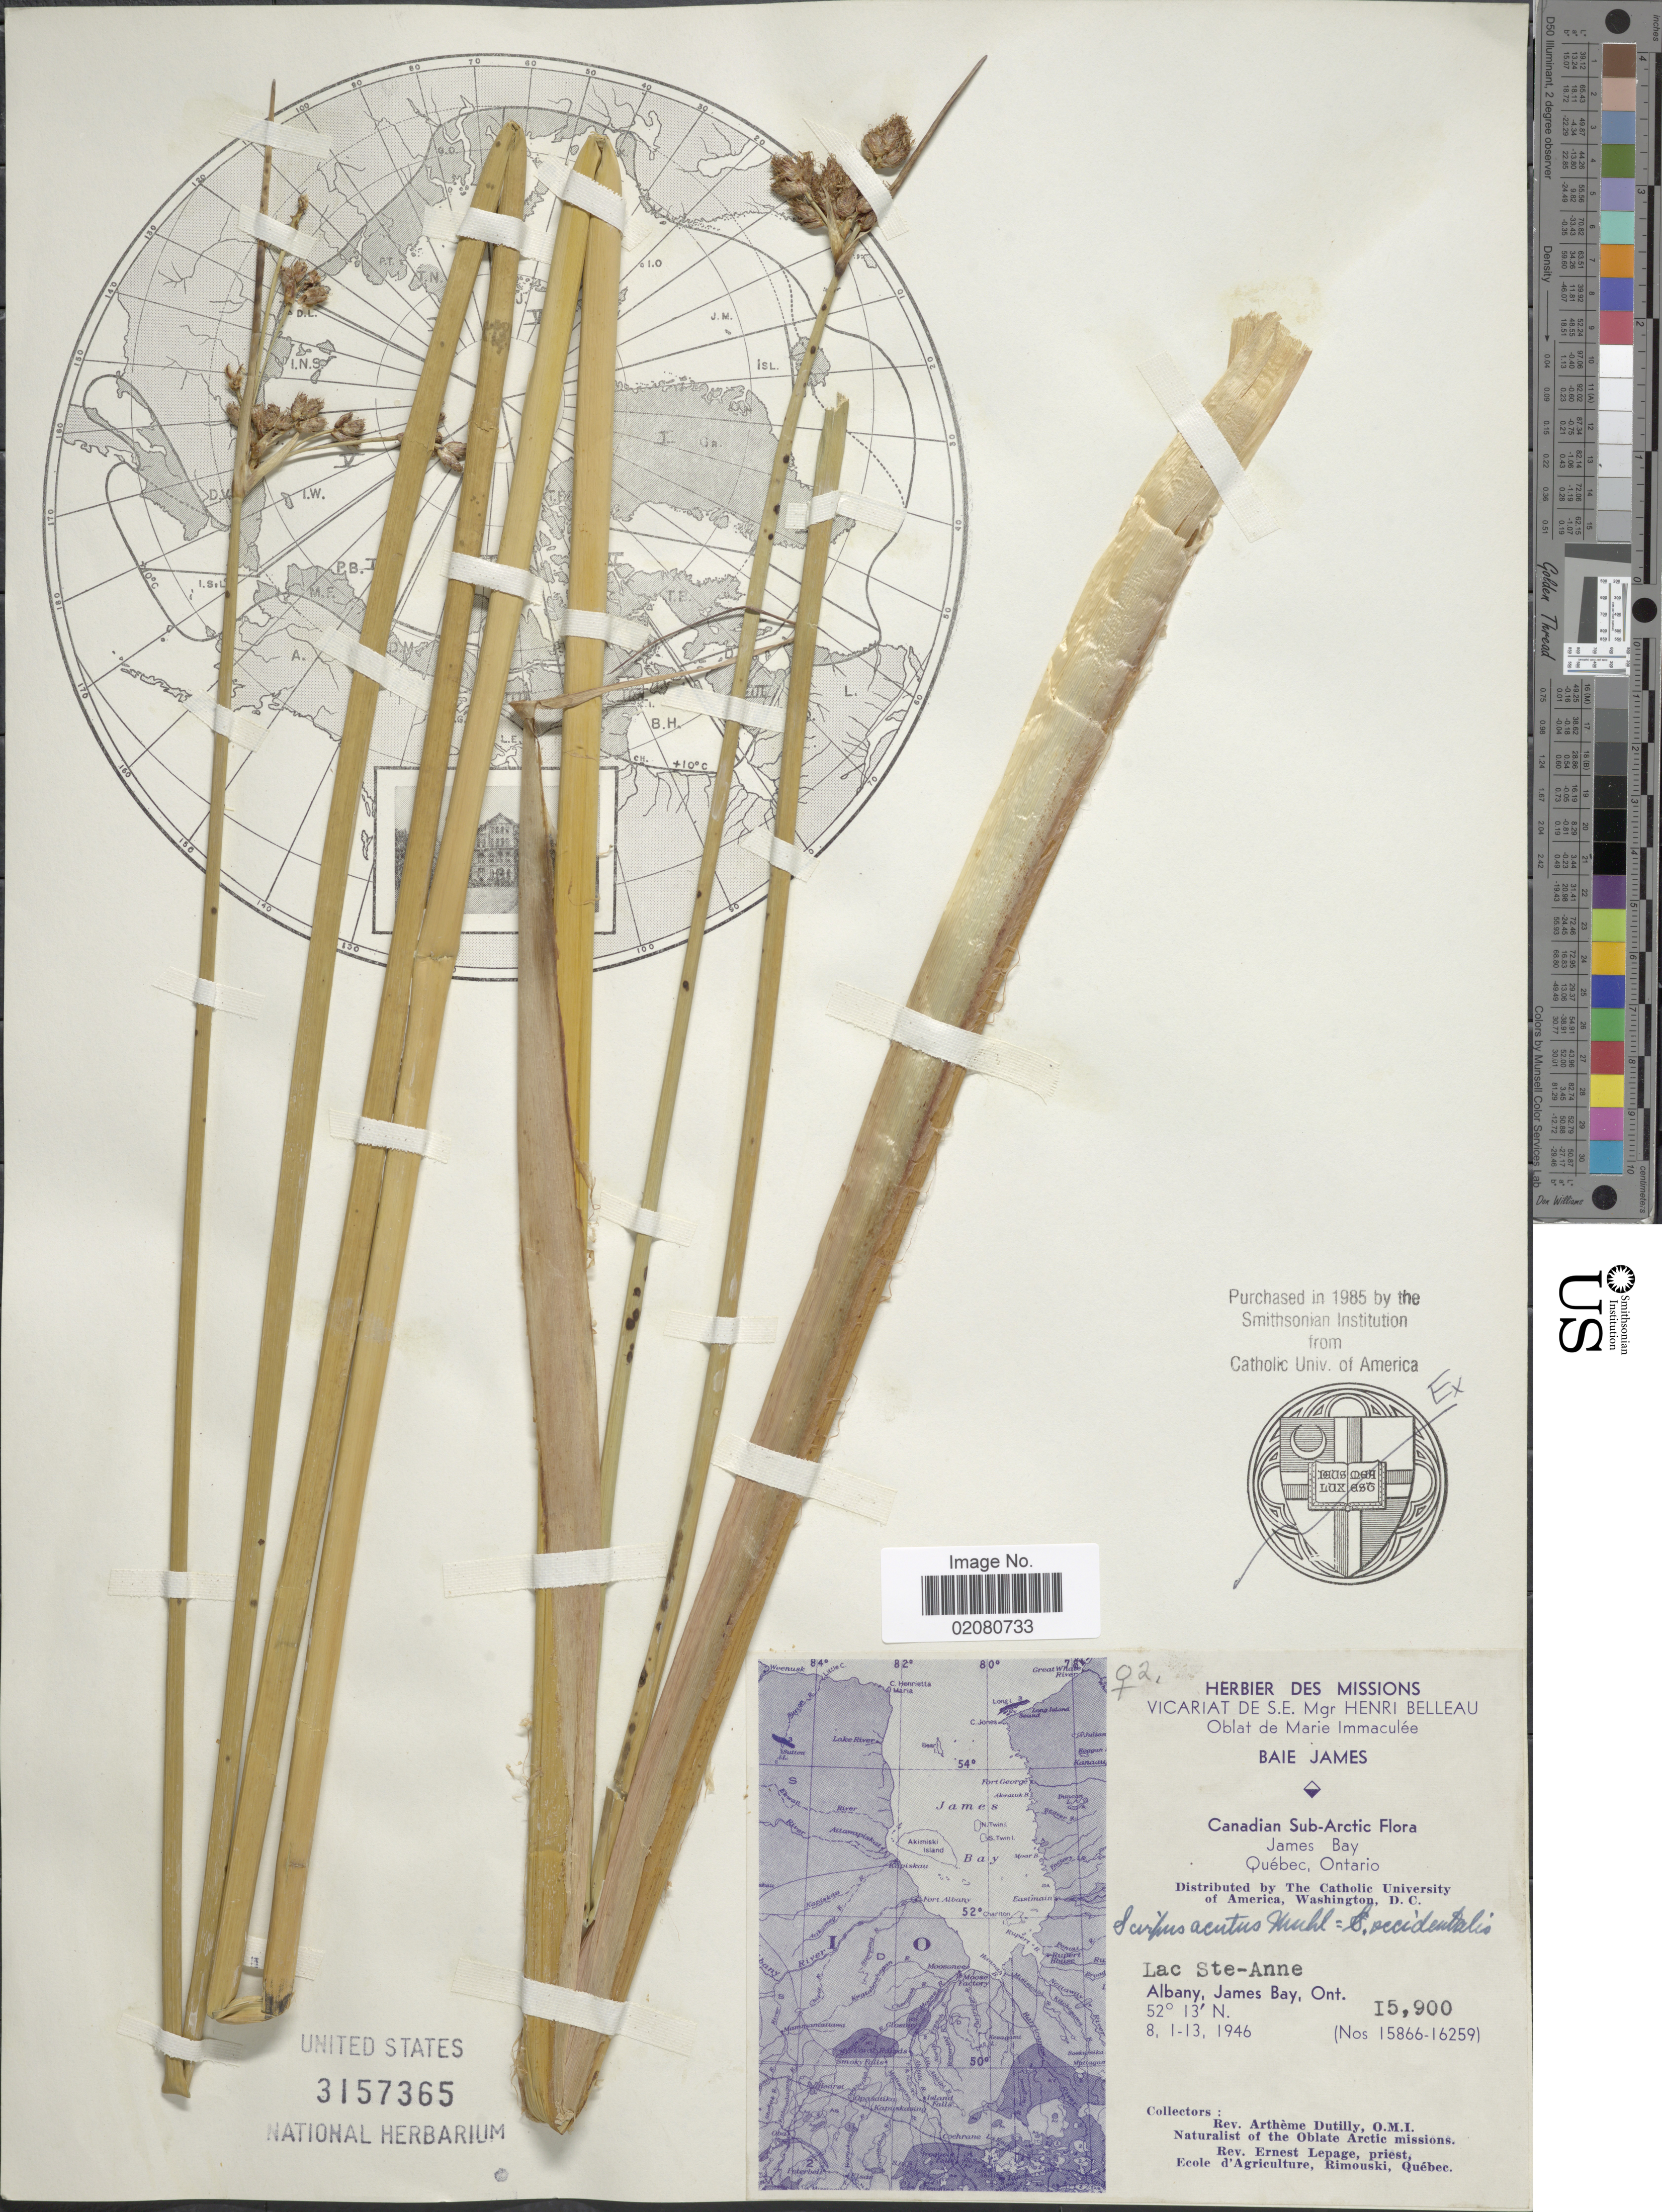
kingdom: Plantae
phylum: Tracheophyta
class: Liliopsida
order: Poales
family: Cyperaceae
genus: Schoenoplectus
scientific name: Schoenoplectus acutus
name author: (Muhl. ex Bigelow) Á. Löve & D. Löve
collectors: A. Dutilly & E. Lepage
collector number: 15900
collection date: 1946-08-01/1946-08-13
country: Canada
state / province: Ontario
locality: Lac Ste-Anne, Albany, James Bay, Ont. Canadian Sub-Arctic James bay, Quebec, Ontario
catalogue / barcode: US 3157365